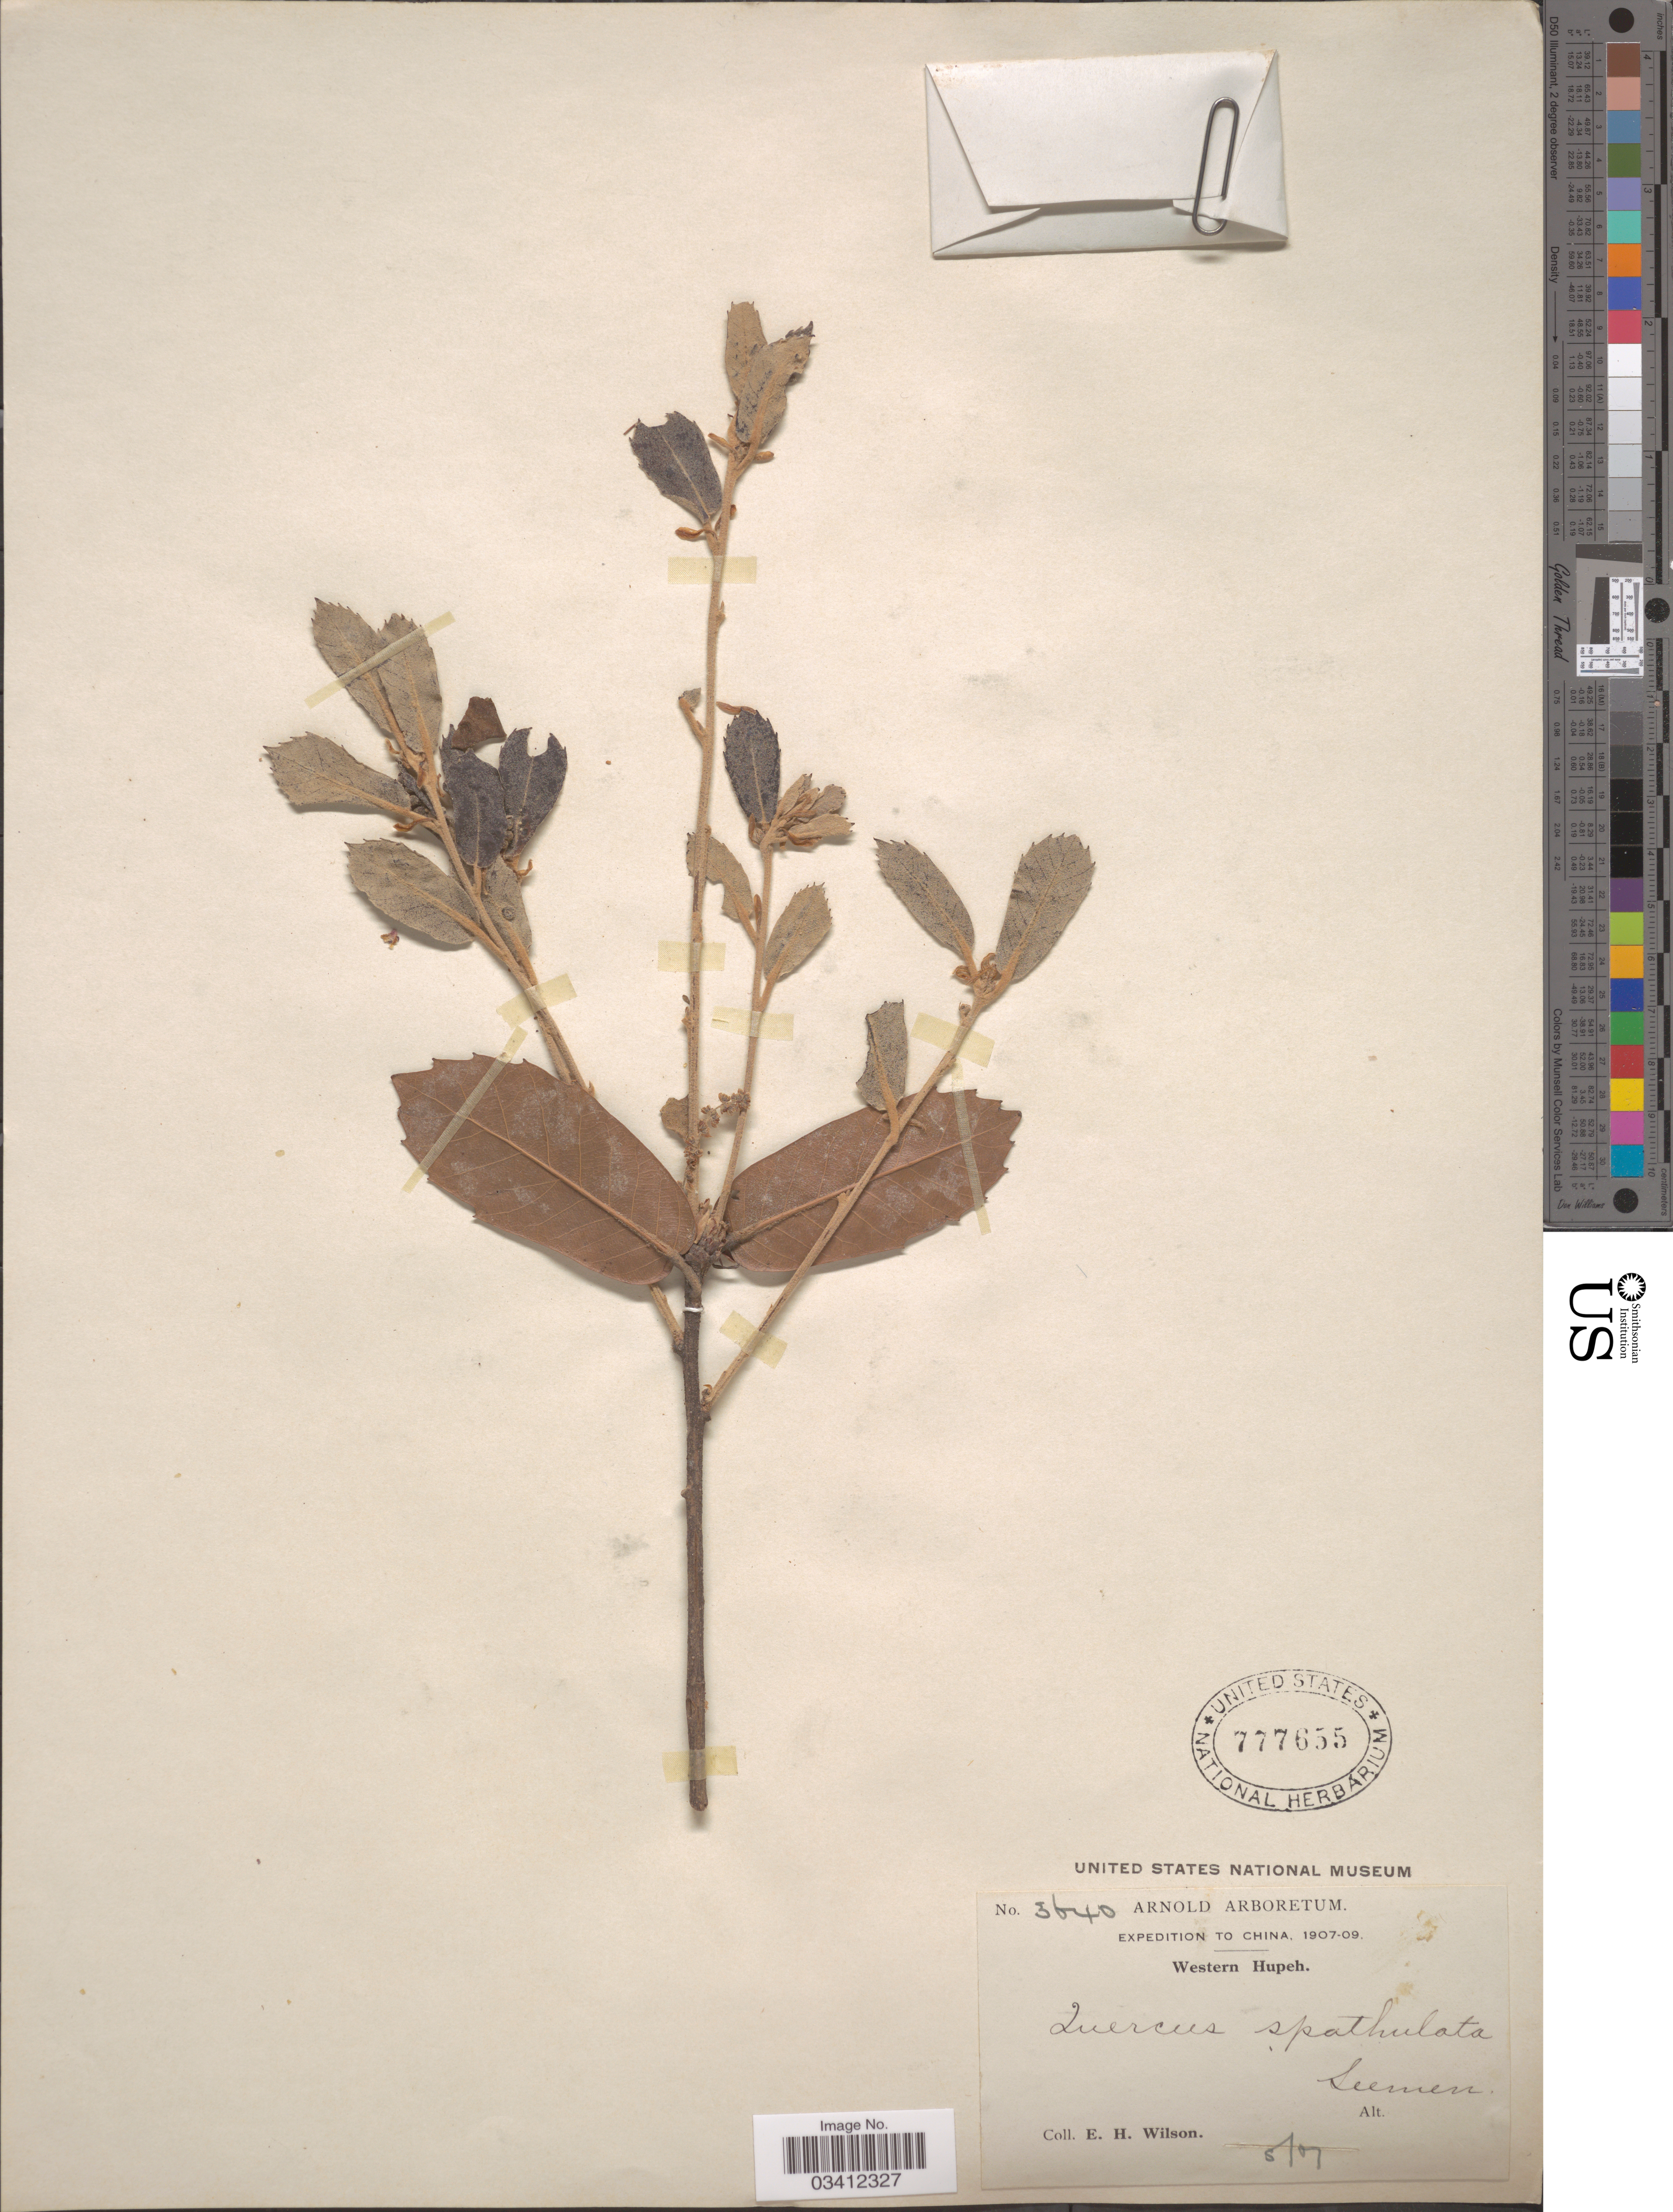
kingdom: Plantae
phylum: Tracheophyta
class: Magnoliopsida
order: Fagales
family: Fagaceae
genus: Quercus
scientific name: Quercus spathulata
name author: Seemen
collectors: E. Wilson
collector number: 3640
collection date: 1907-05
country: China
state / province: Hubei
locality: Western Hupeh.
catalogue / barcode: US 777655